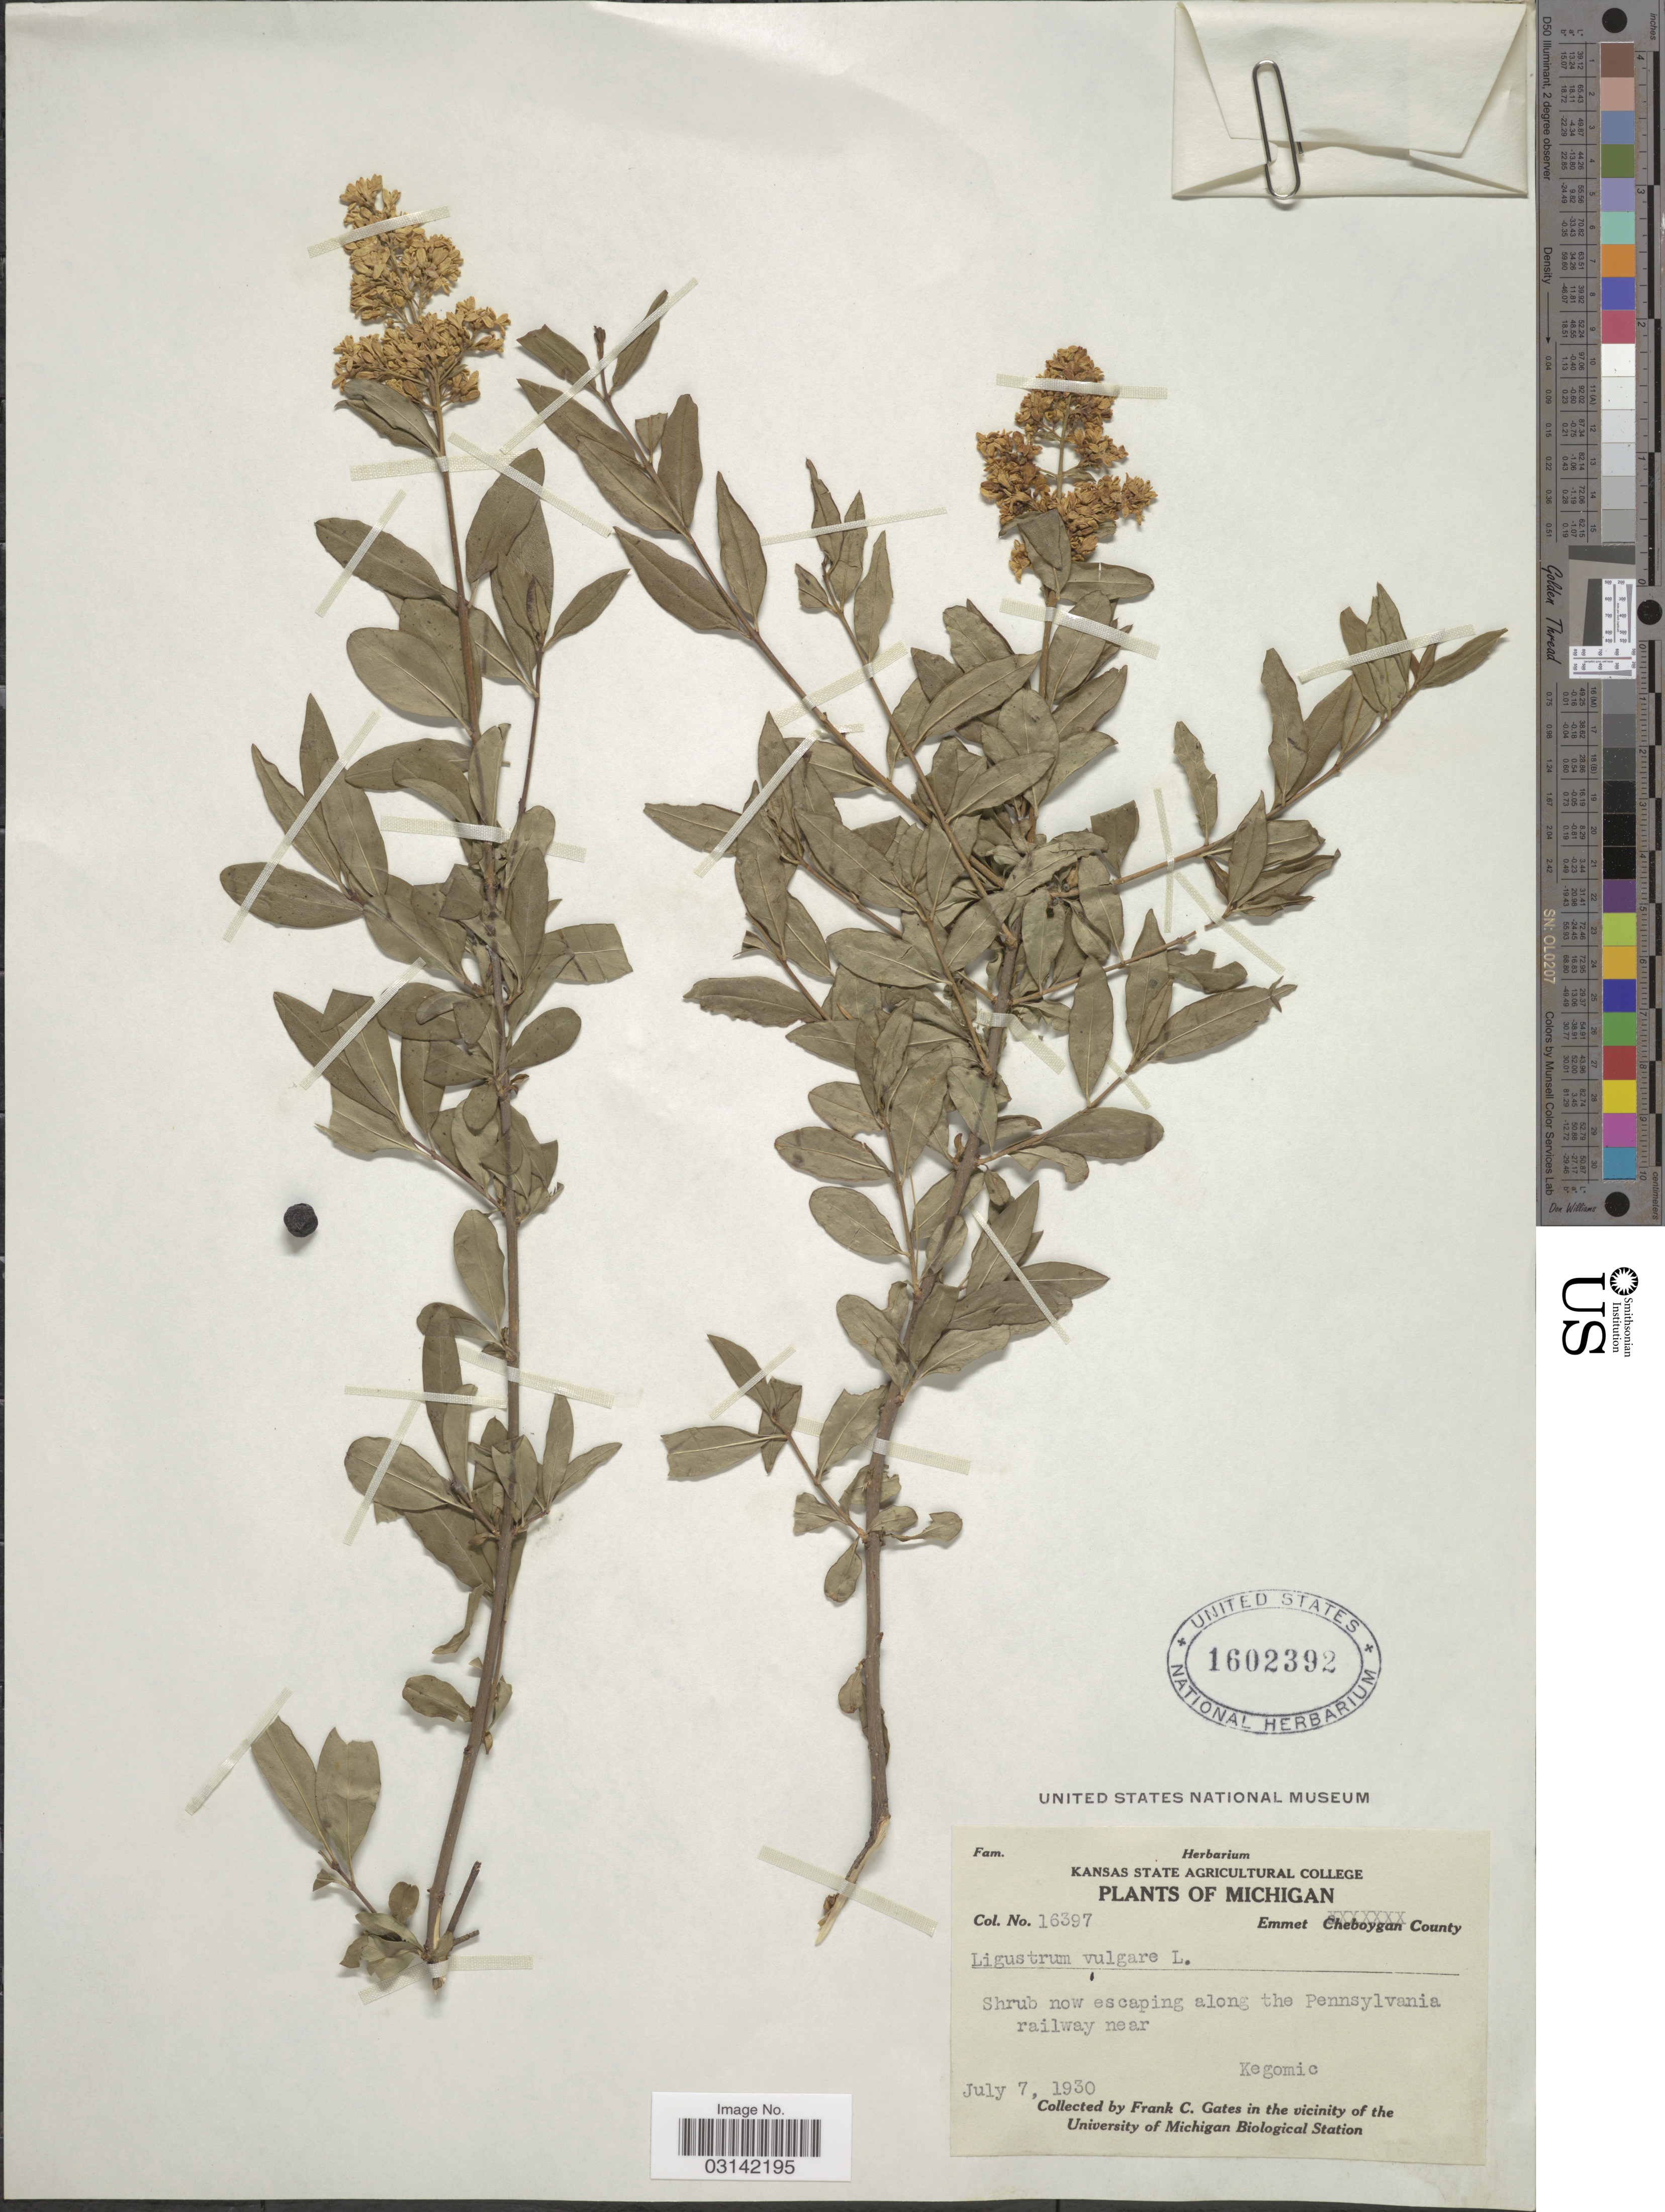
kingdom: Plantae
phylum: Tracheophyta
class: Magnoliopsida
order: Lamiales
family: Oleaceae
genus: Ligustrum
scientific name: Ligustrum vulgare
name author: L.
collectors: F. C. Gates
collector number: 16397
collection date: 1930-07-07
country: United States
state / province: Michigan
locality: Emmet County. Along the Pennsylvania railway near Kegomic.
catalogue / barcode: US 1602392